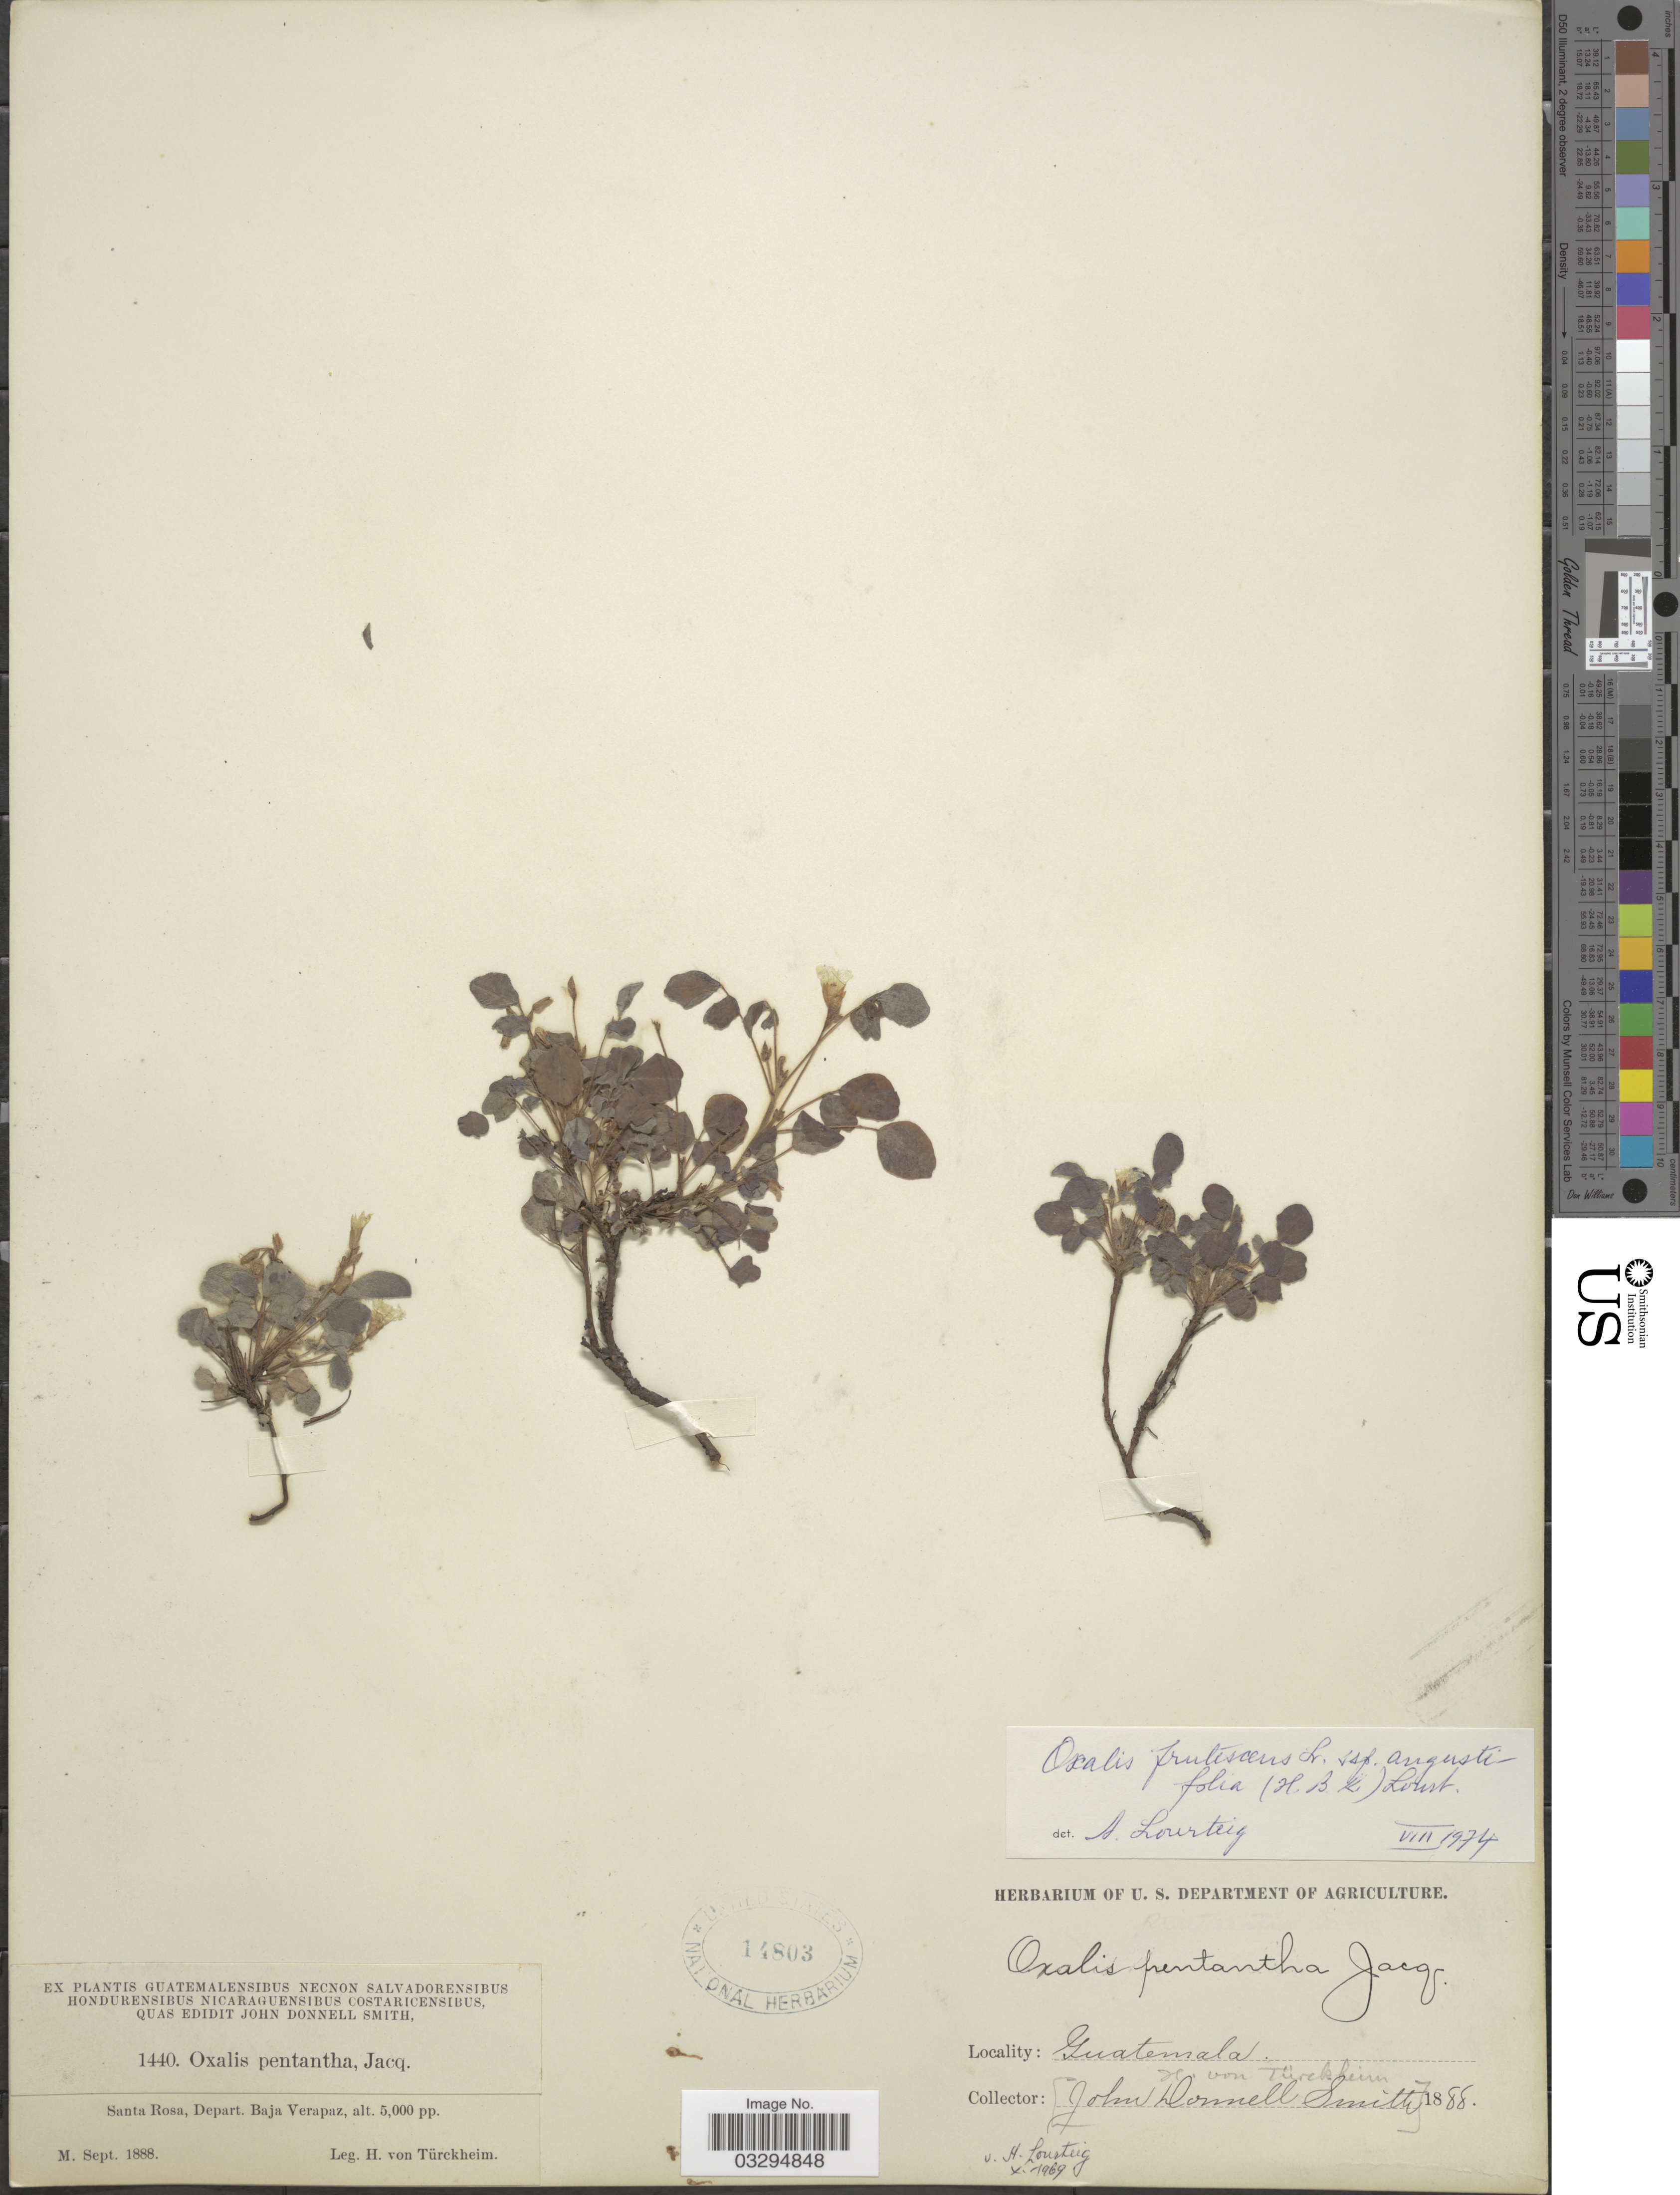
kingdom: Plantae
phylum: Tracheophyta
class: Magnoliopsida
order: Oxalidales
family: Oxalidaceae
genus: Oxalis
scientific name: Oxalis frutescens subsp. angustifolia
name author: (Kunth) Lourteig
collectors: H. von Türckheim & J. Donnell Smith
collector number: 1440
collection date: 1888-09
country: Guatemala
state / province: Baja Verapaz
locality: Santa Rosa, Depart. Baja Verapaz.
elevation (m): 1524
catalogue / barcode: US 14803